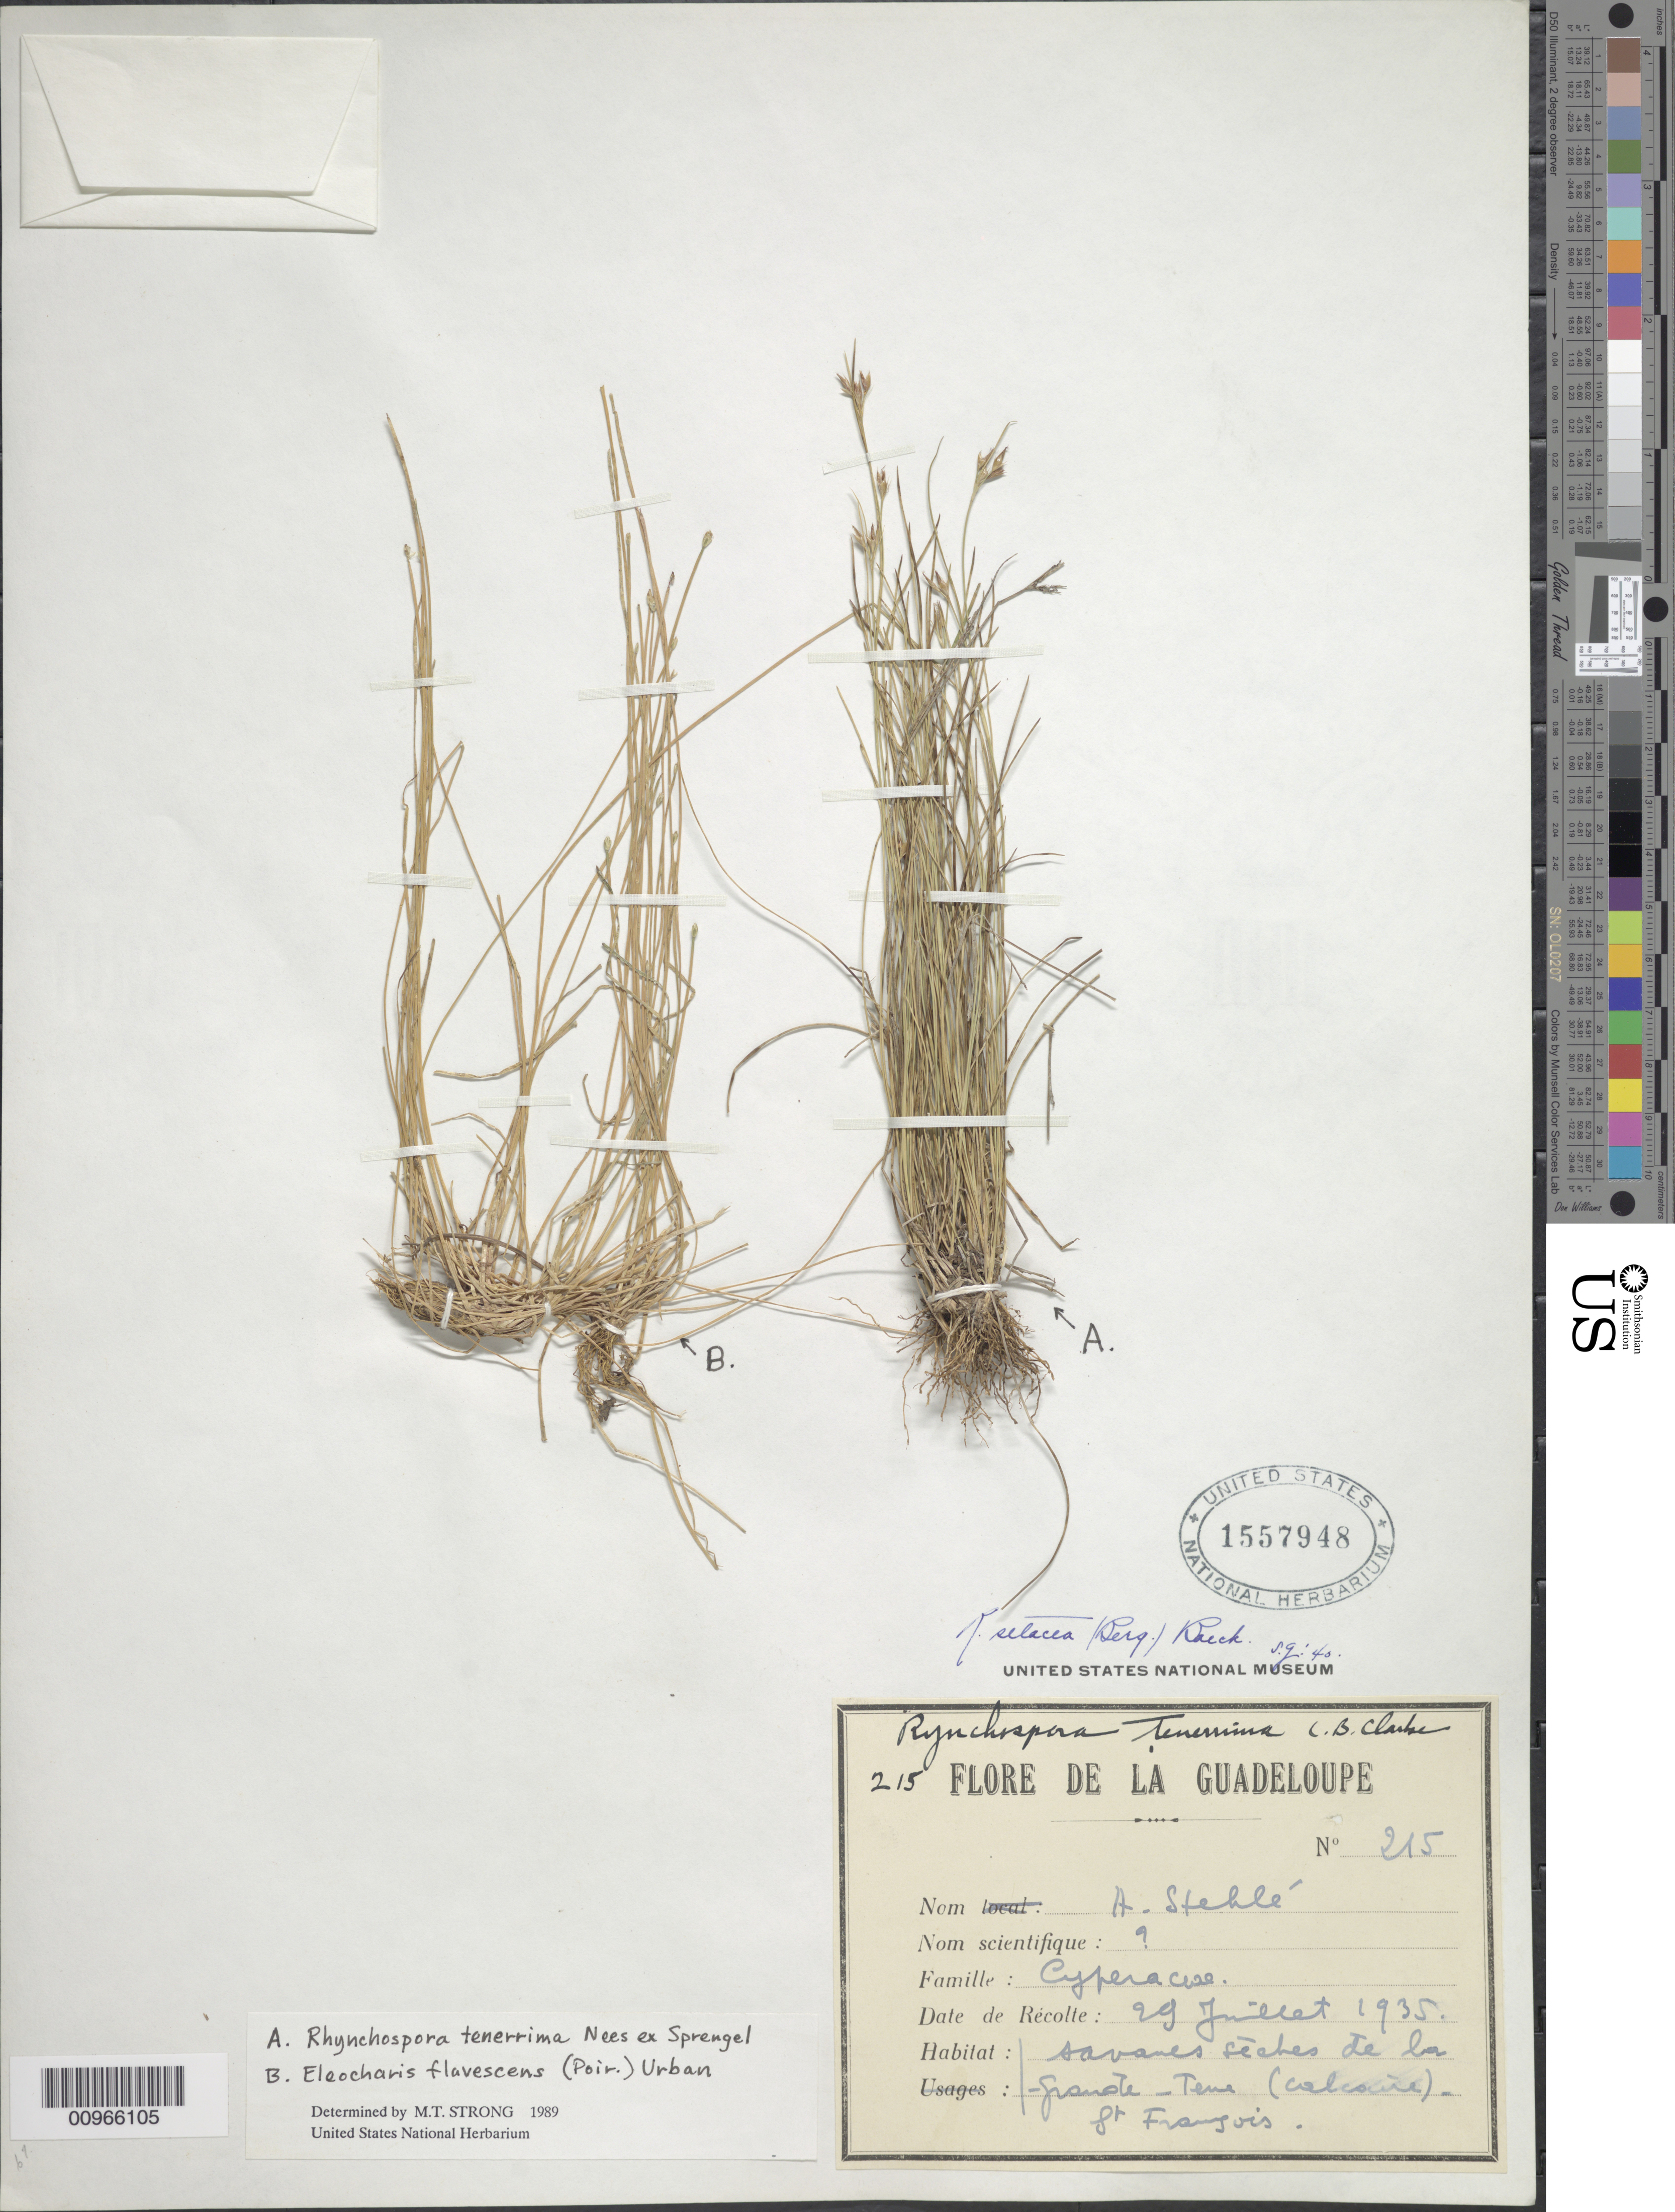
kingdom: Plantae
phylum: Tracheophyta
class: Liliopsida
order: Poales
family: Cyperaceae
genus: Rhynchospora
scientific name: Rhynchospora tenerrima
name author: Nees ex Spreng.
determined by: Strong, M. T., (US), Smithsonian Institution - National Museum of Natural History (UNITED STATES)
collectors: H. Stehlé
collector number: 215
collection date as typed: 29 Jul 1935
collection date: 1935-07-29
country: Guadeloupe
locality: Grande Terre, Saint-Francois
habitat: Savanes sèches (calcocìre)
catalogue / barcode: US 1557948